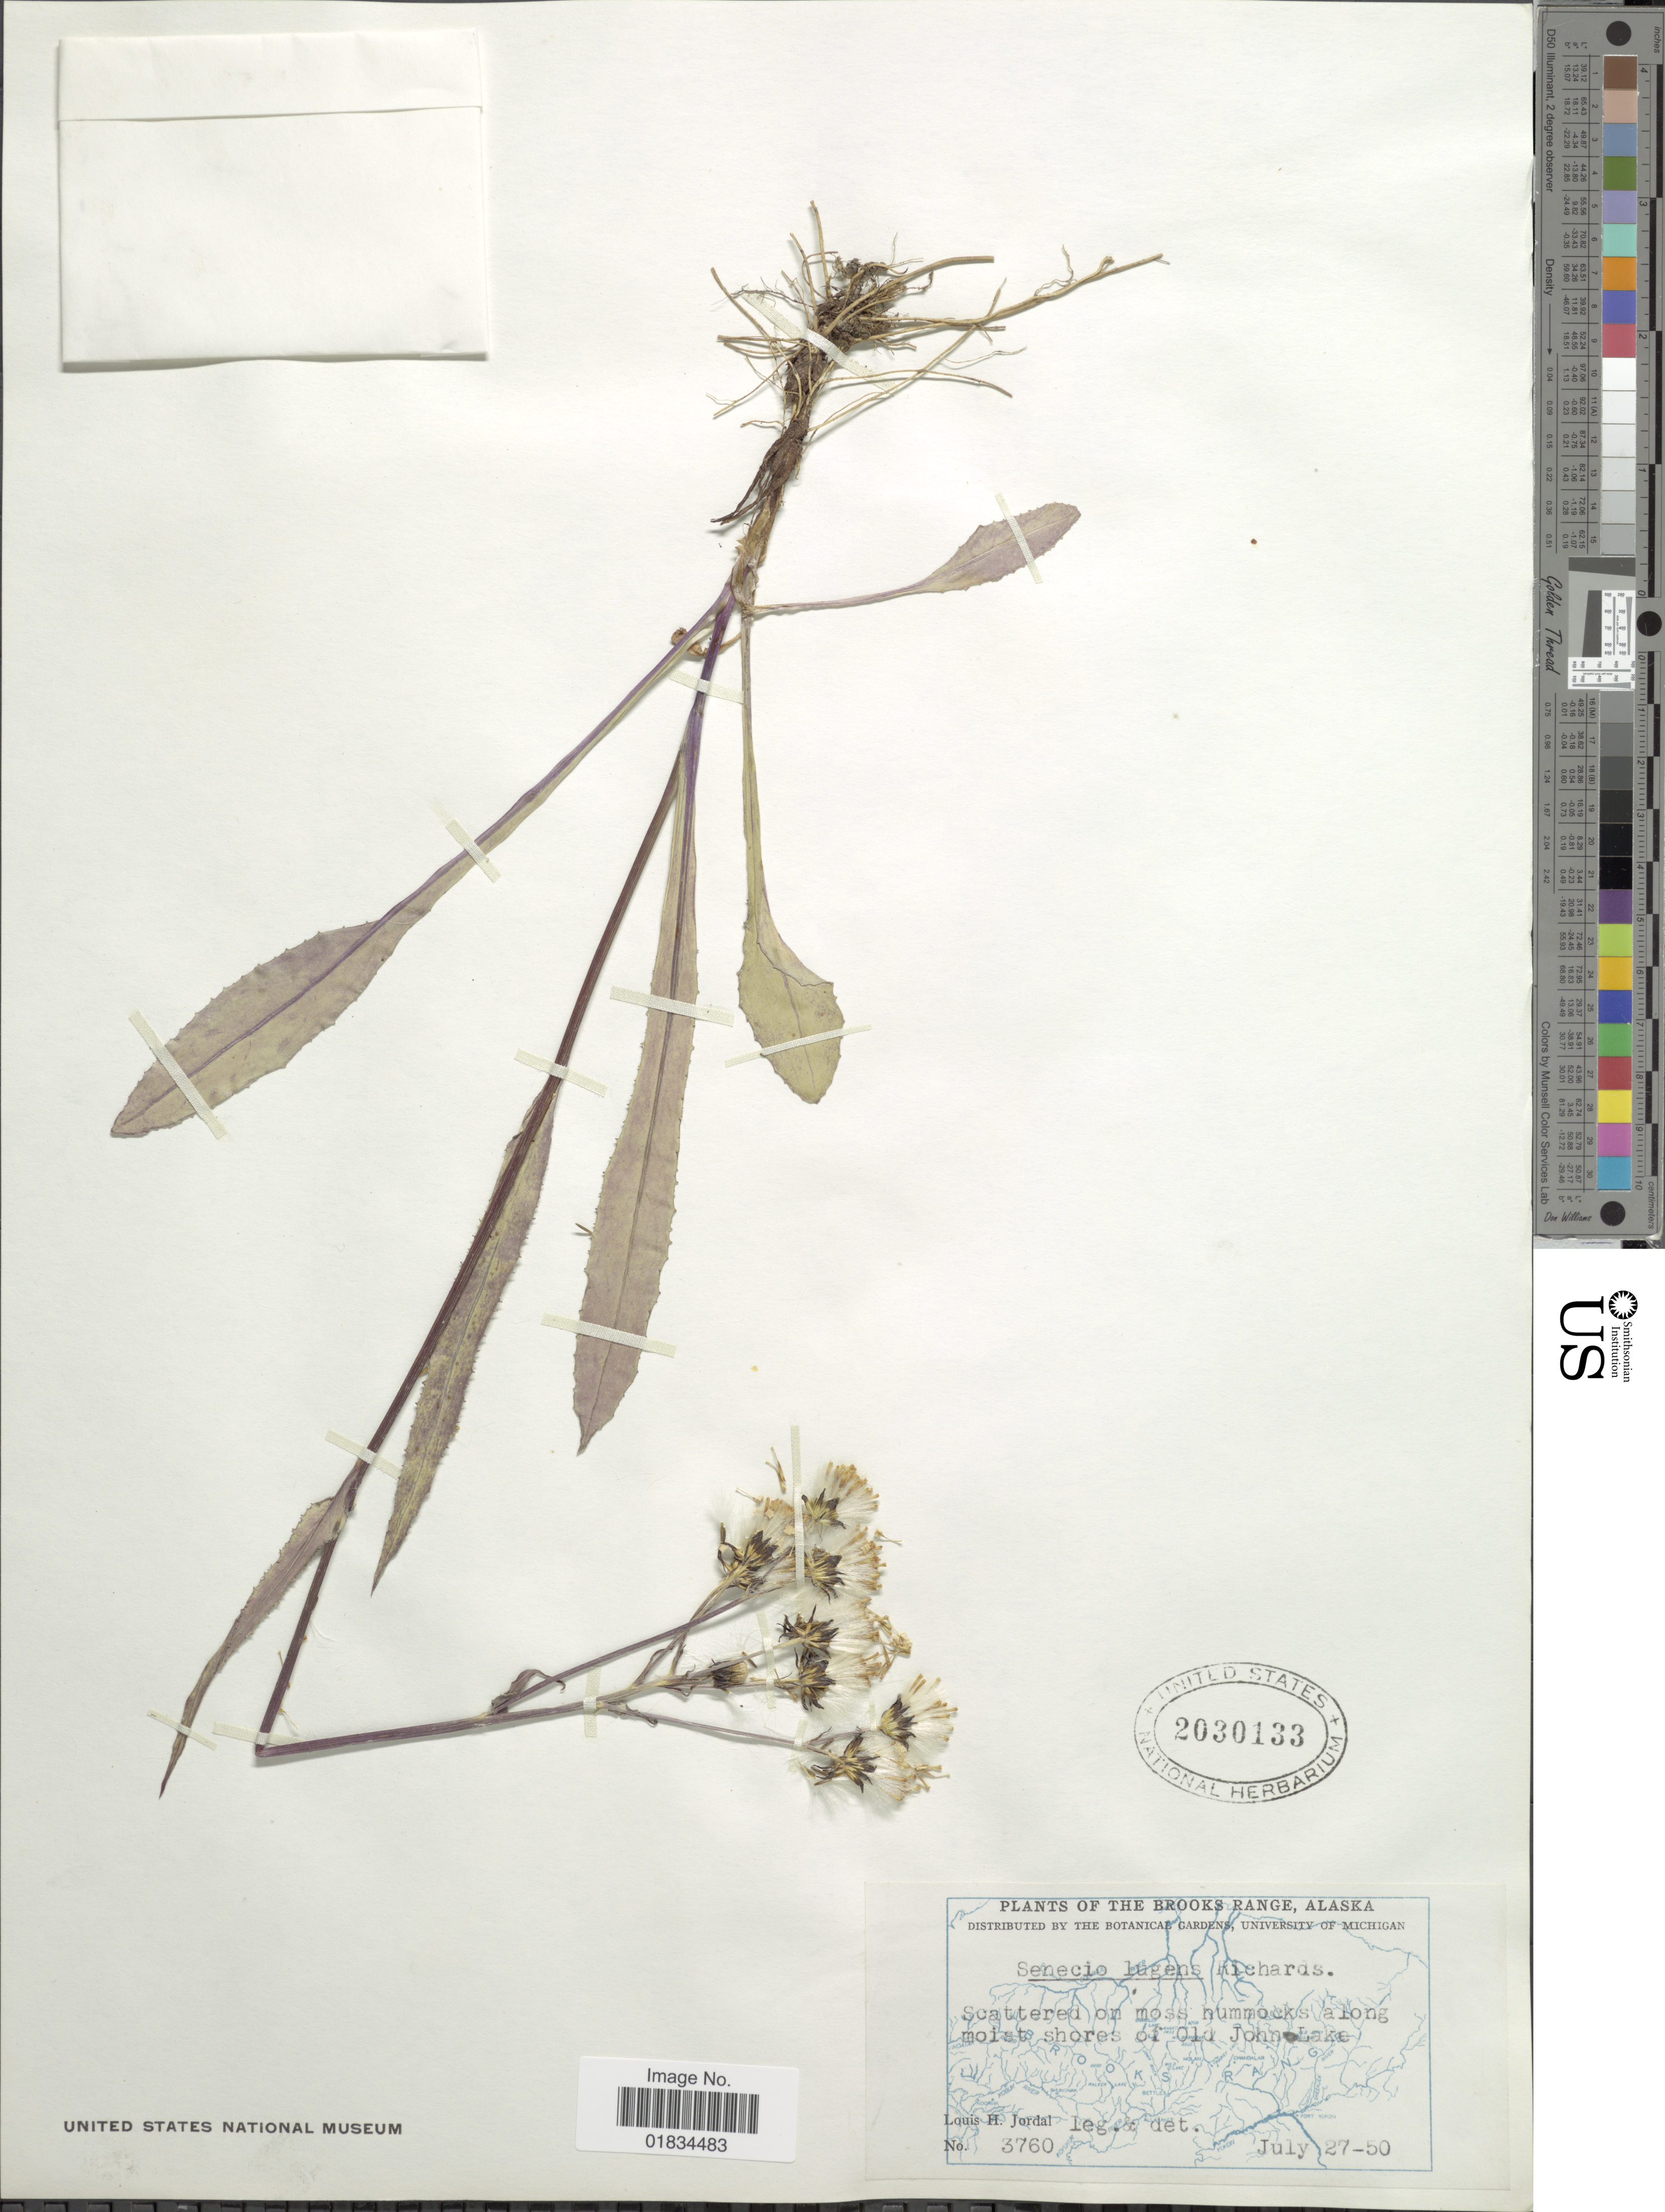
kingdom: Plantae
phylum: Tracheophyta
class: Magnoliopsida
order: Asterales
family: Asteraceae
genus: Senecio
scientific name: Senecio lugens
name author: Richardson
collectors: L. Jordal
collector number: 3760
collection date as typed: Transcribed d/m/y: 27/7/50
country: United States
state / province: Alaska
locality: Brooks Range, along moist shores of OId John Lake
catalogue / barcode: US 2030133